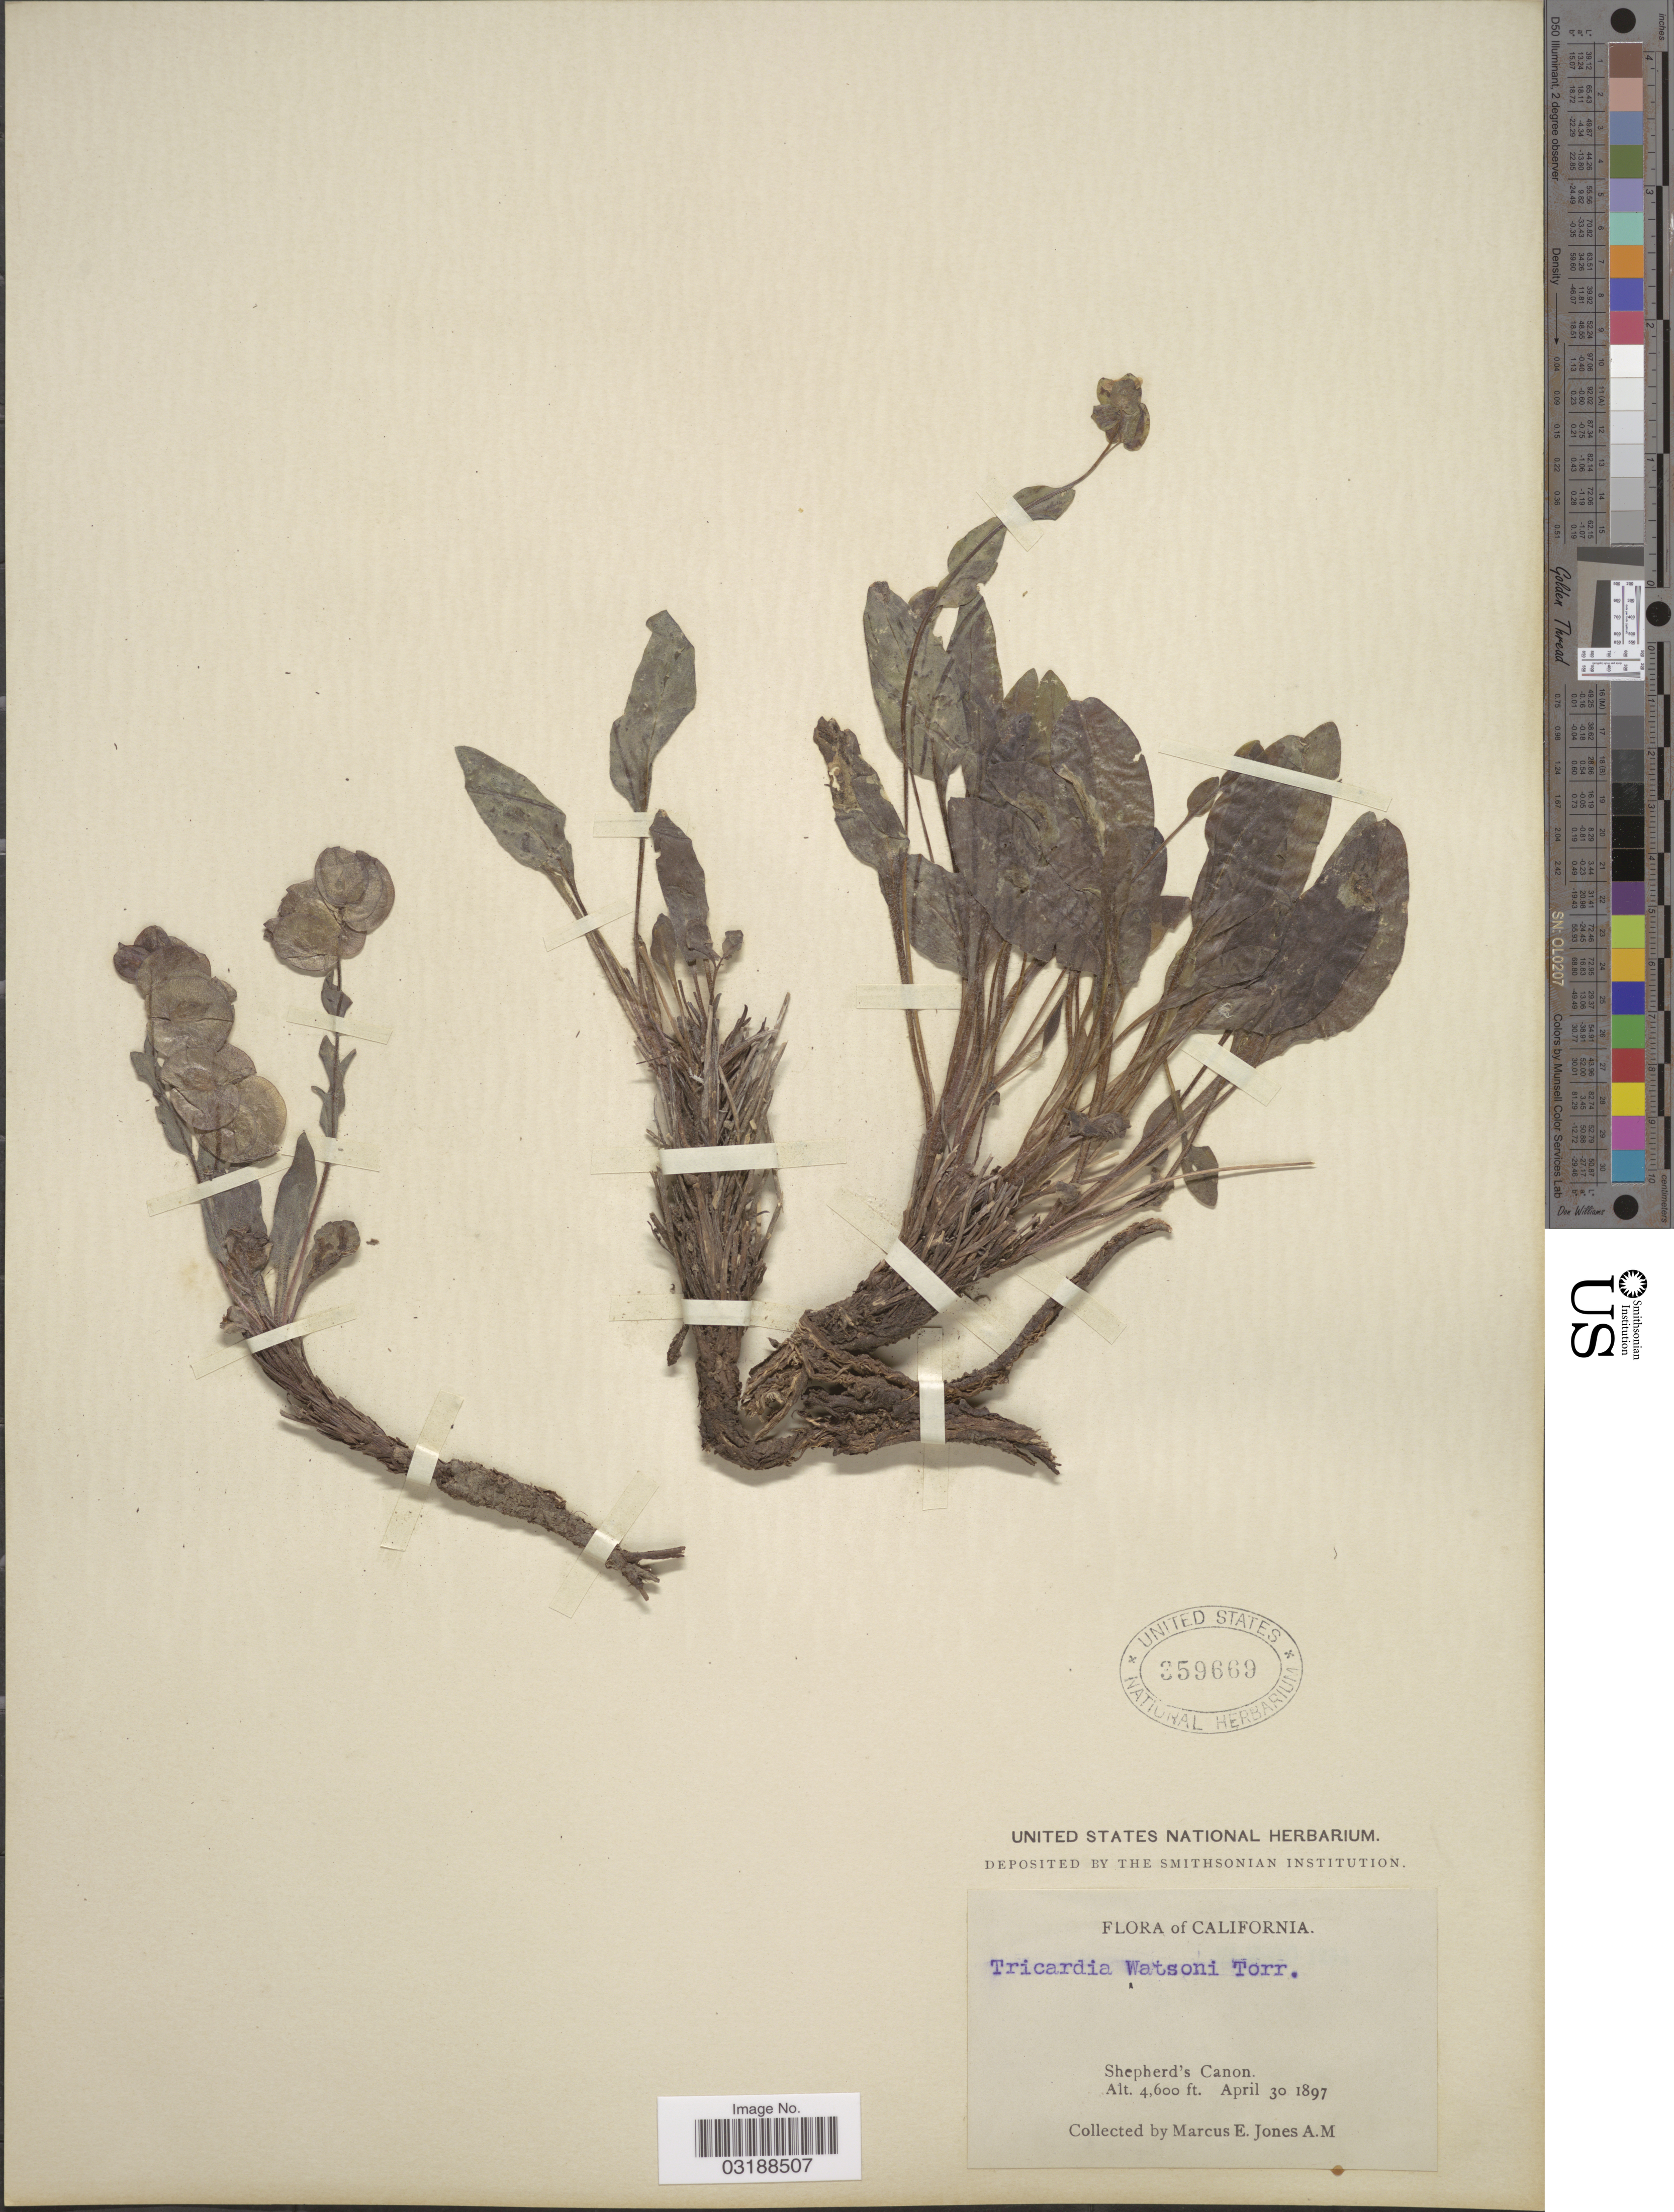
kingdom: Plantae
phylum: Tracheophyta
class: Magnoliopsida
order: Boraginales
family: Hydrophyllaceae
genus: Tricardia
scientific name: Tricardia watsonii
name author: Torr. ex S. Watson in C. King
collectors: M. E. Jones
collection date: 1897-04-30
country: United States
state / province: California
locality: Shepherd's Canon.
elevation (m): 1402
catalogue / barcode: US 359669